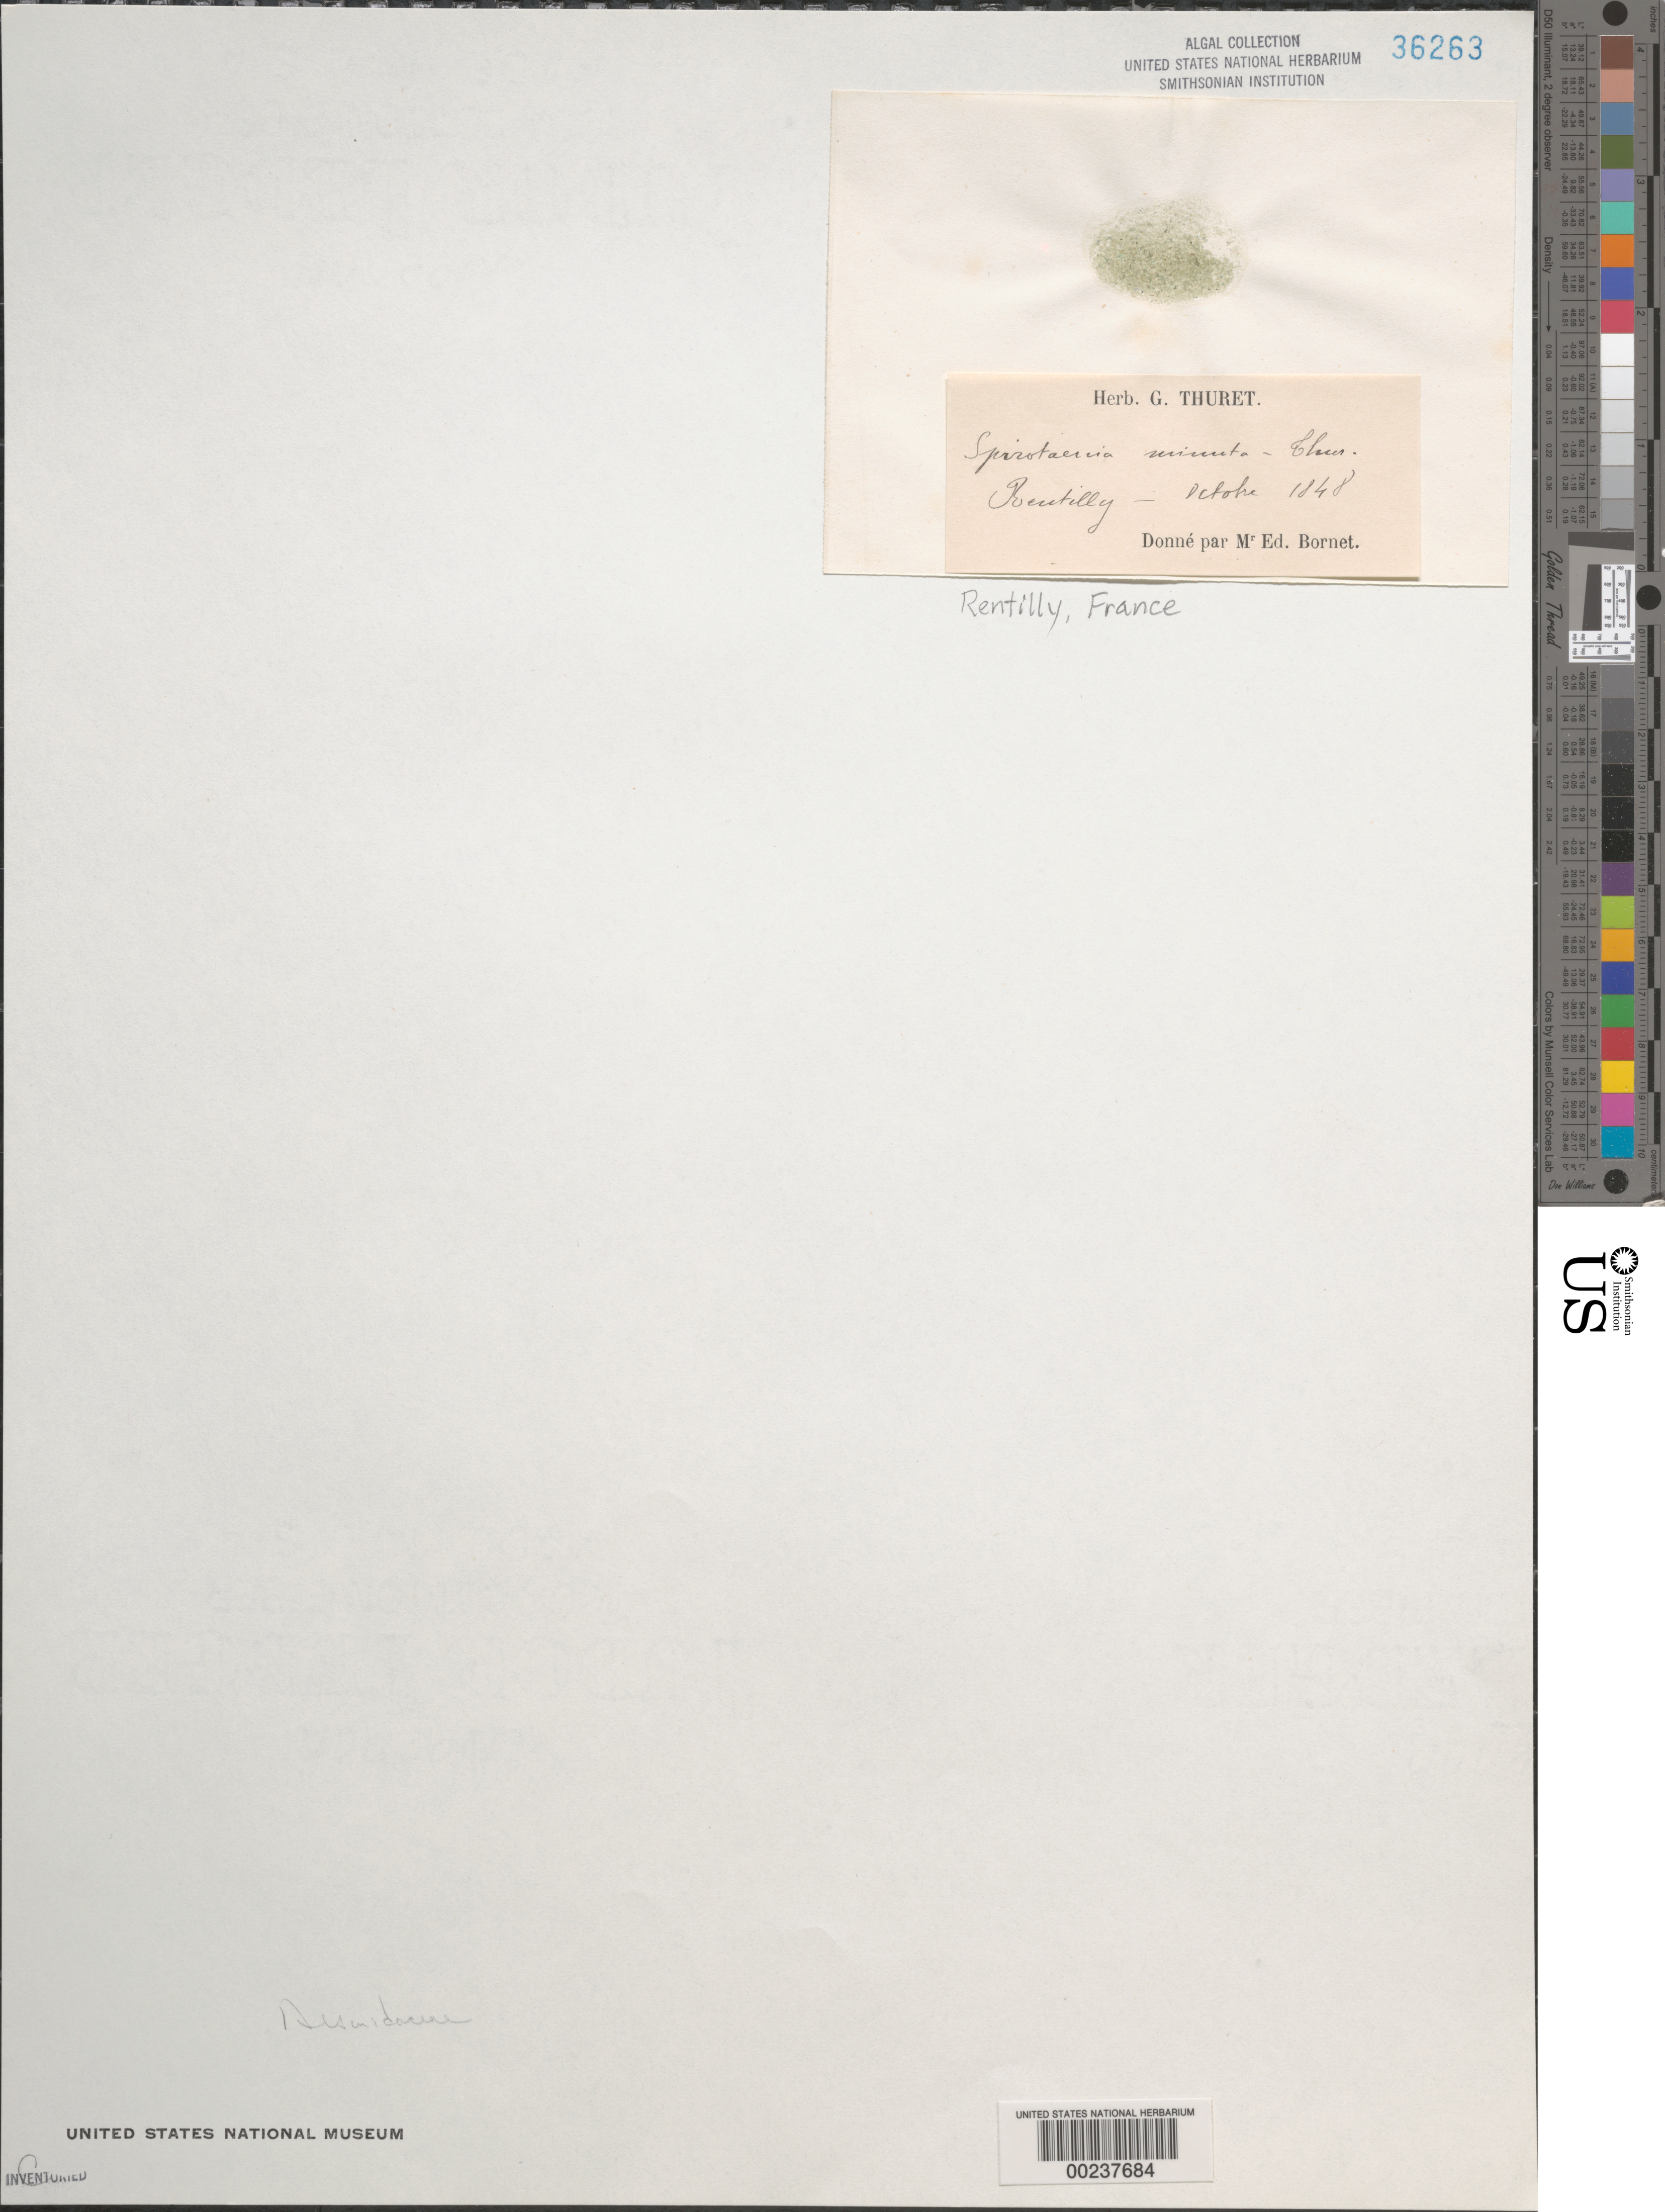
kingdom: Plantae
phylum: Charophyta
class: Zygnematophyceae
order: Zygnematales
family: Mesotaeniaceae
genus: Spirotaenia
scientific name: Spirotaenia minuta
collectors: Thuret, G. (herbarium)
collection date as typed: Oct 1848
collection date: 1848-10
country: France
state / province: Île-de-france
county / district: Seine-et-marne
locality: Rentilly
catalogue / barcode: US 36263